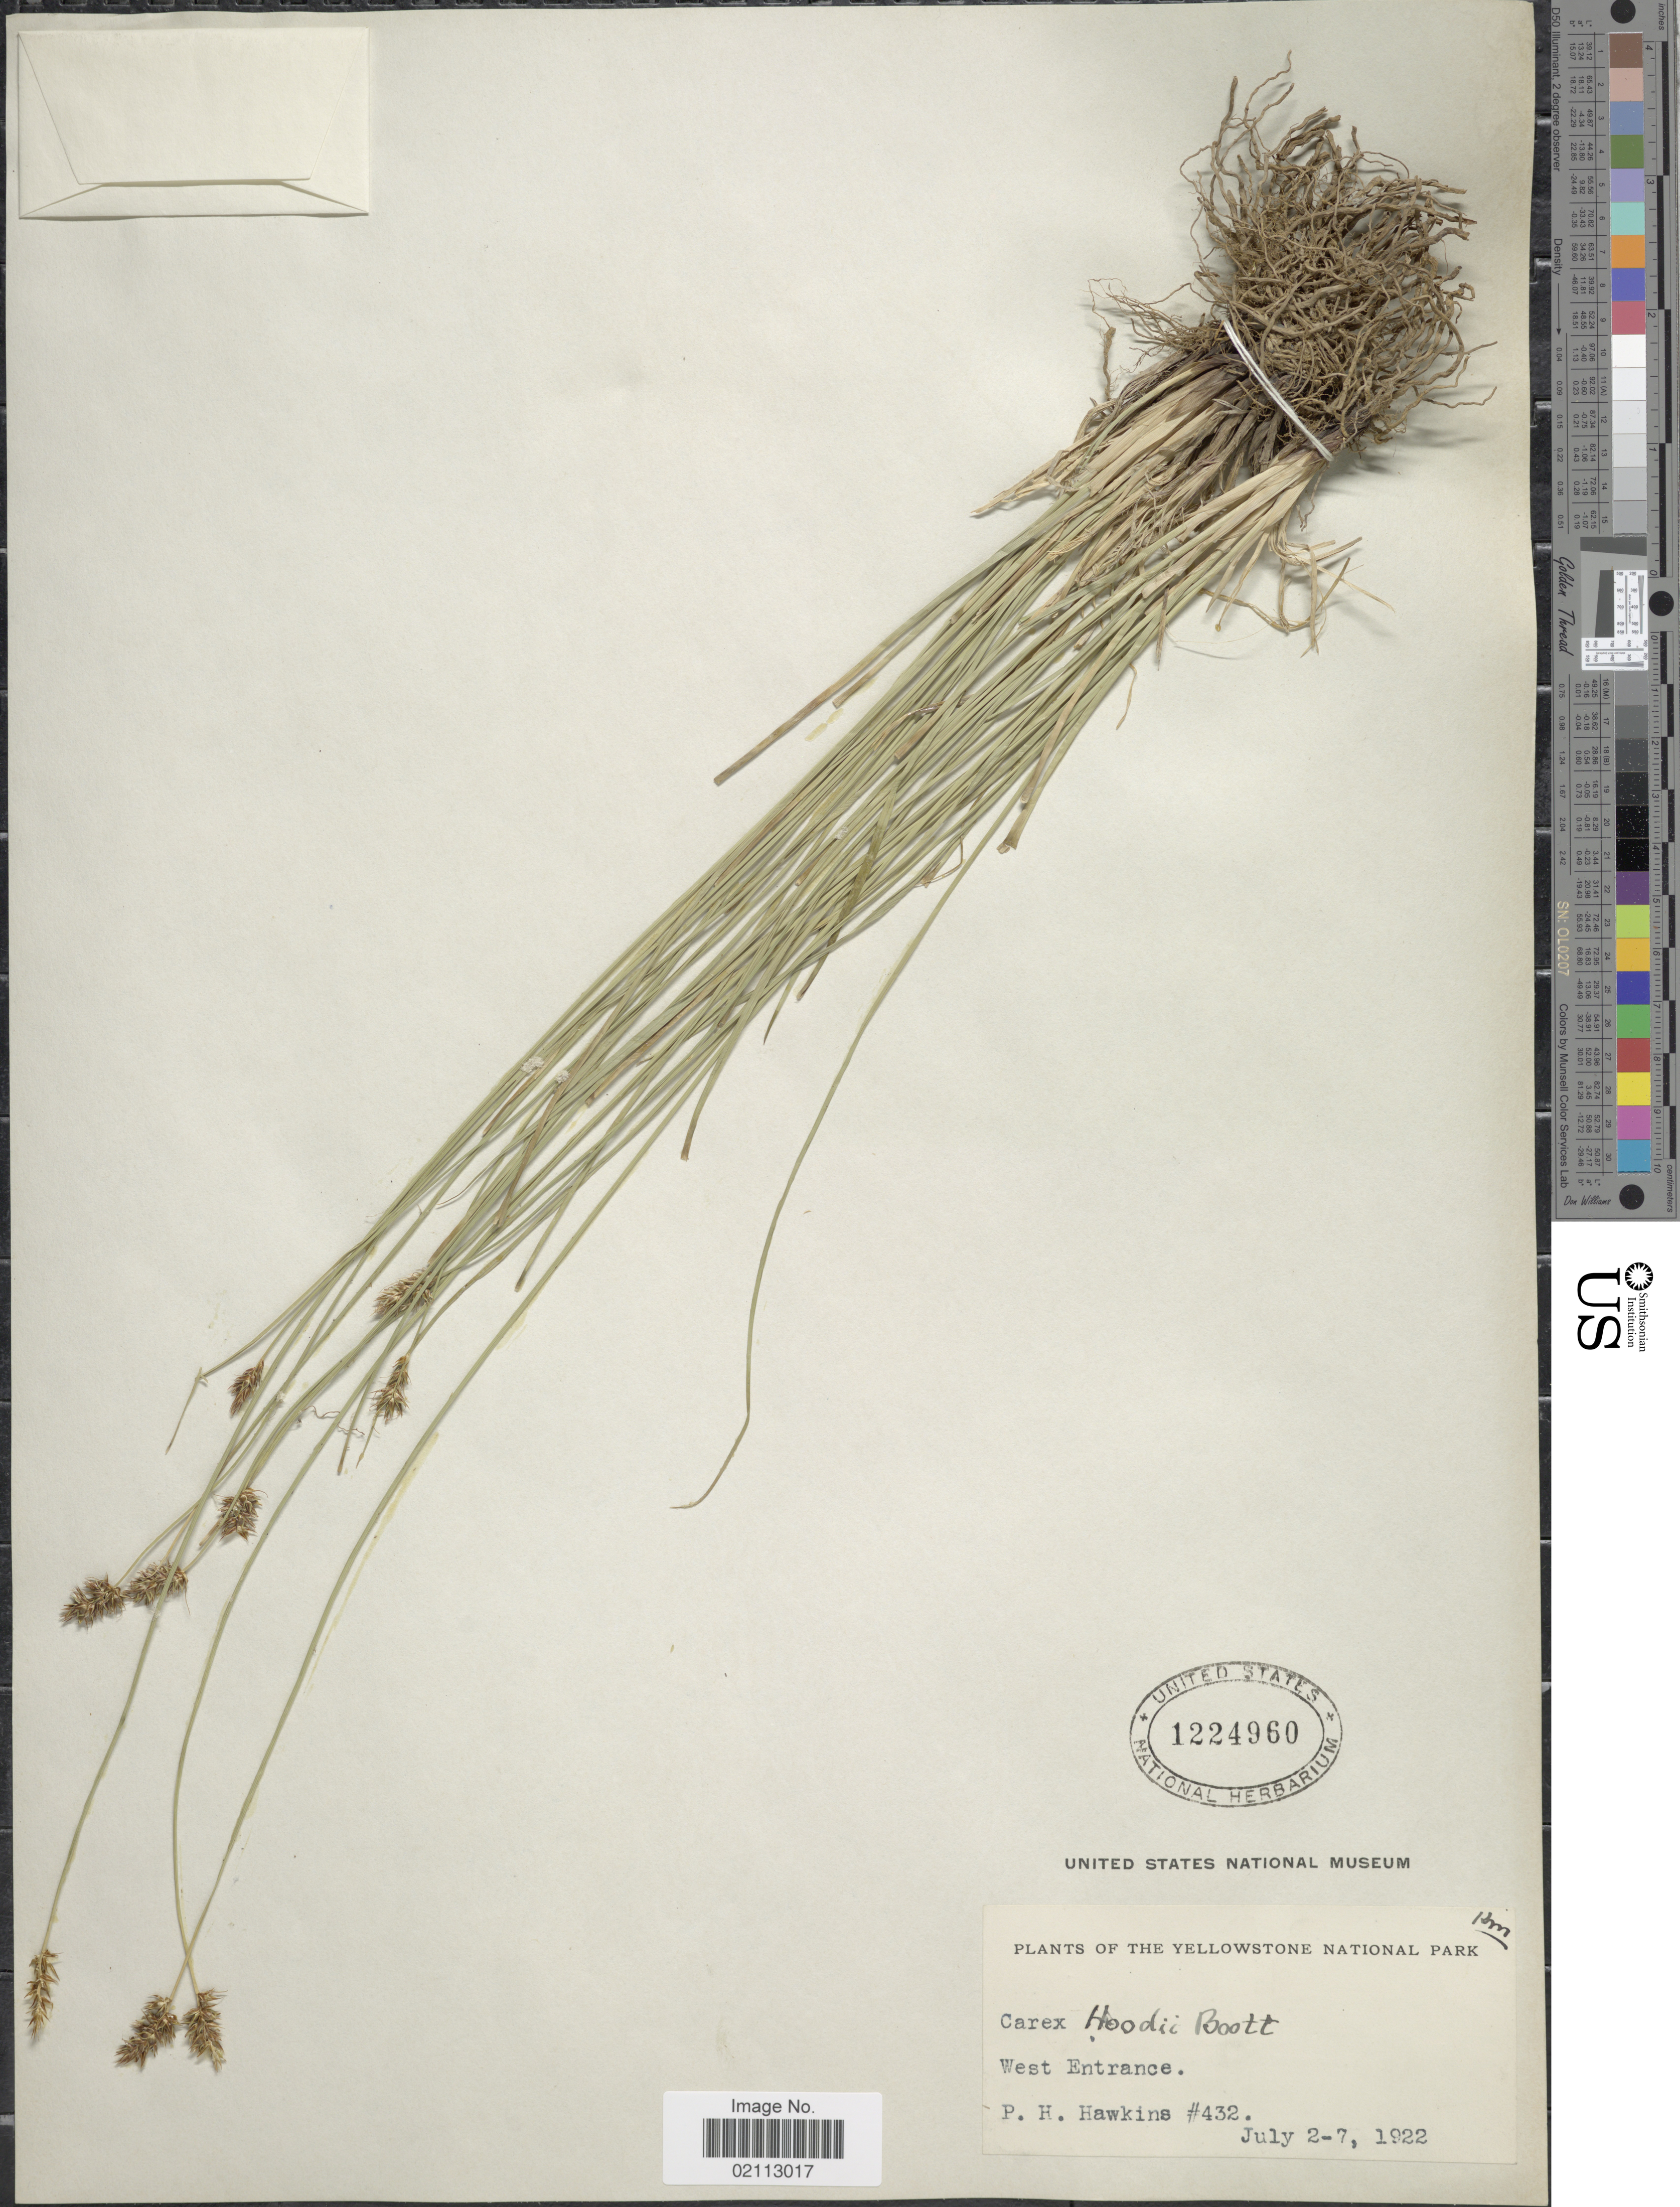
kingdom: Plantae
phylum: Tracheophyta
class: Liliopsida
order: Poales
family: Cyperaceae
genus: Carex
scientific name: Carex hoodii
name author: Boott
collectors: P. Hawkins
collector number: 432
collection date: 1922-07-02/1922-07-07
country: United States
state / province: Montana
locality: Yellowstone National Park. West Entrance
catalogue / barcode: US 1224960